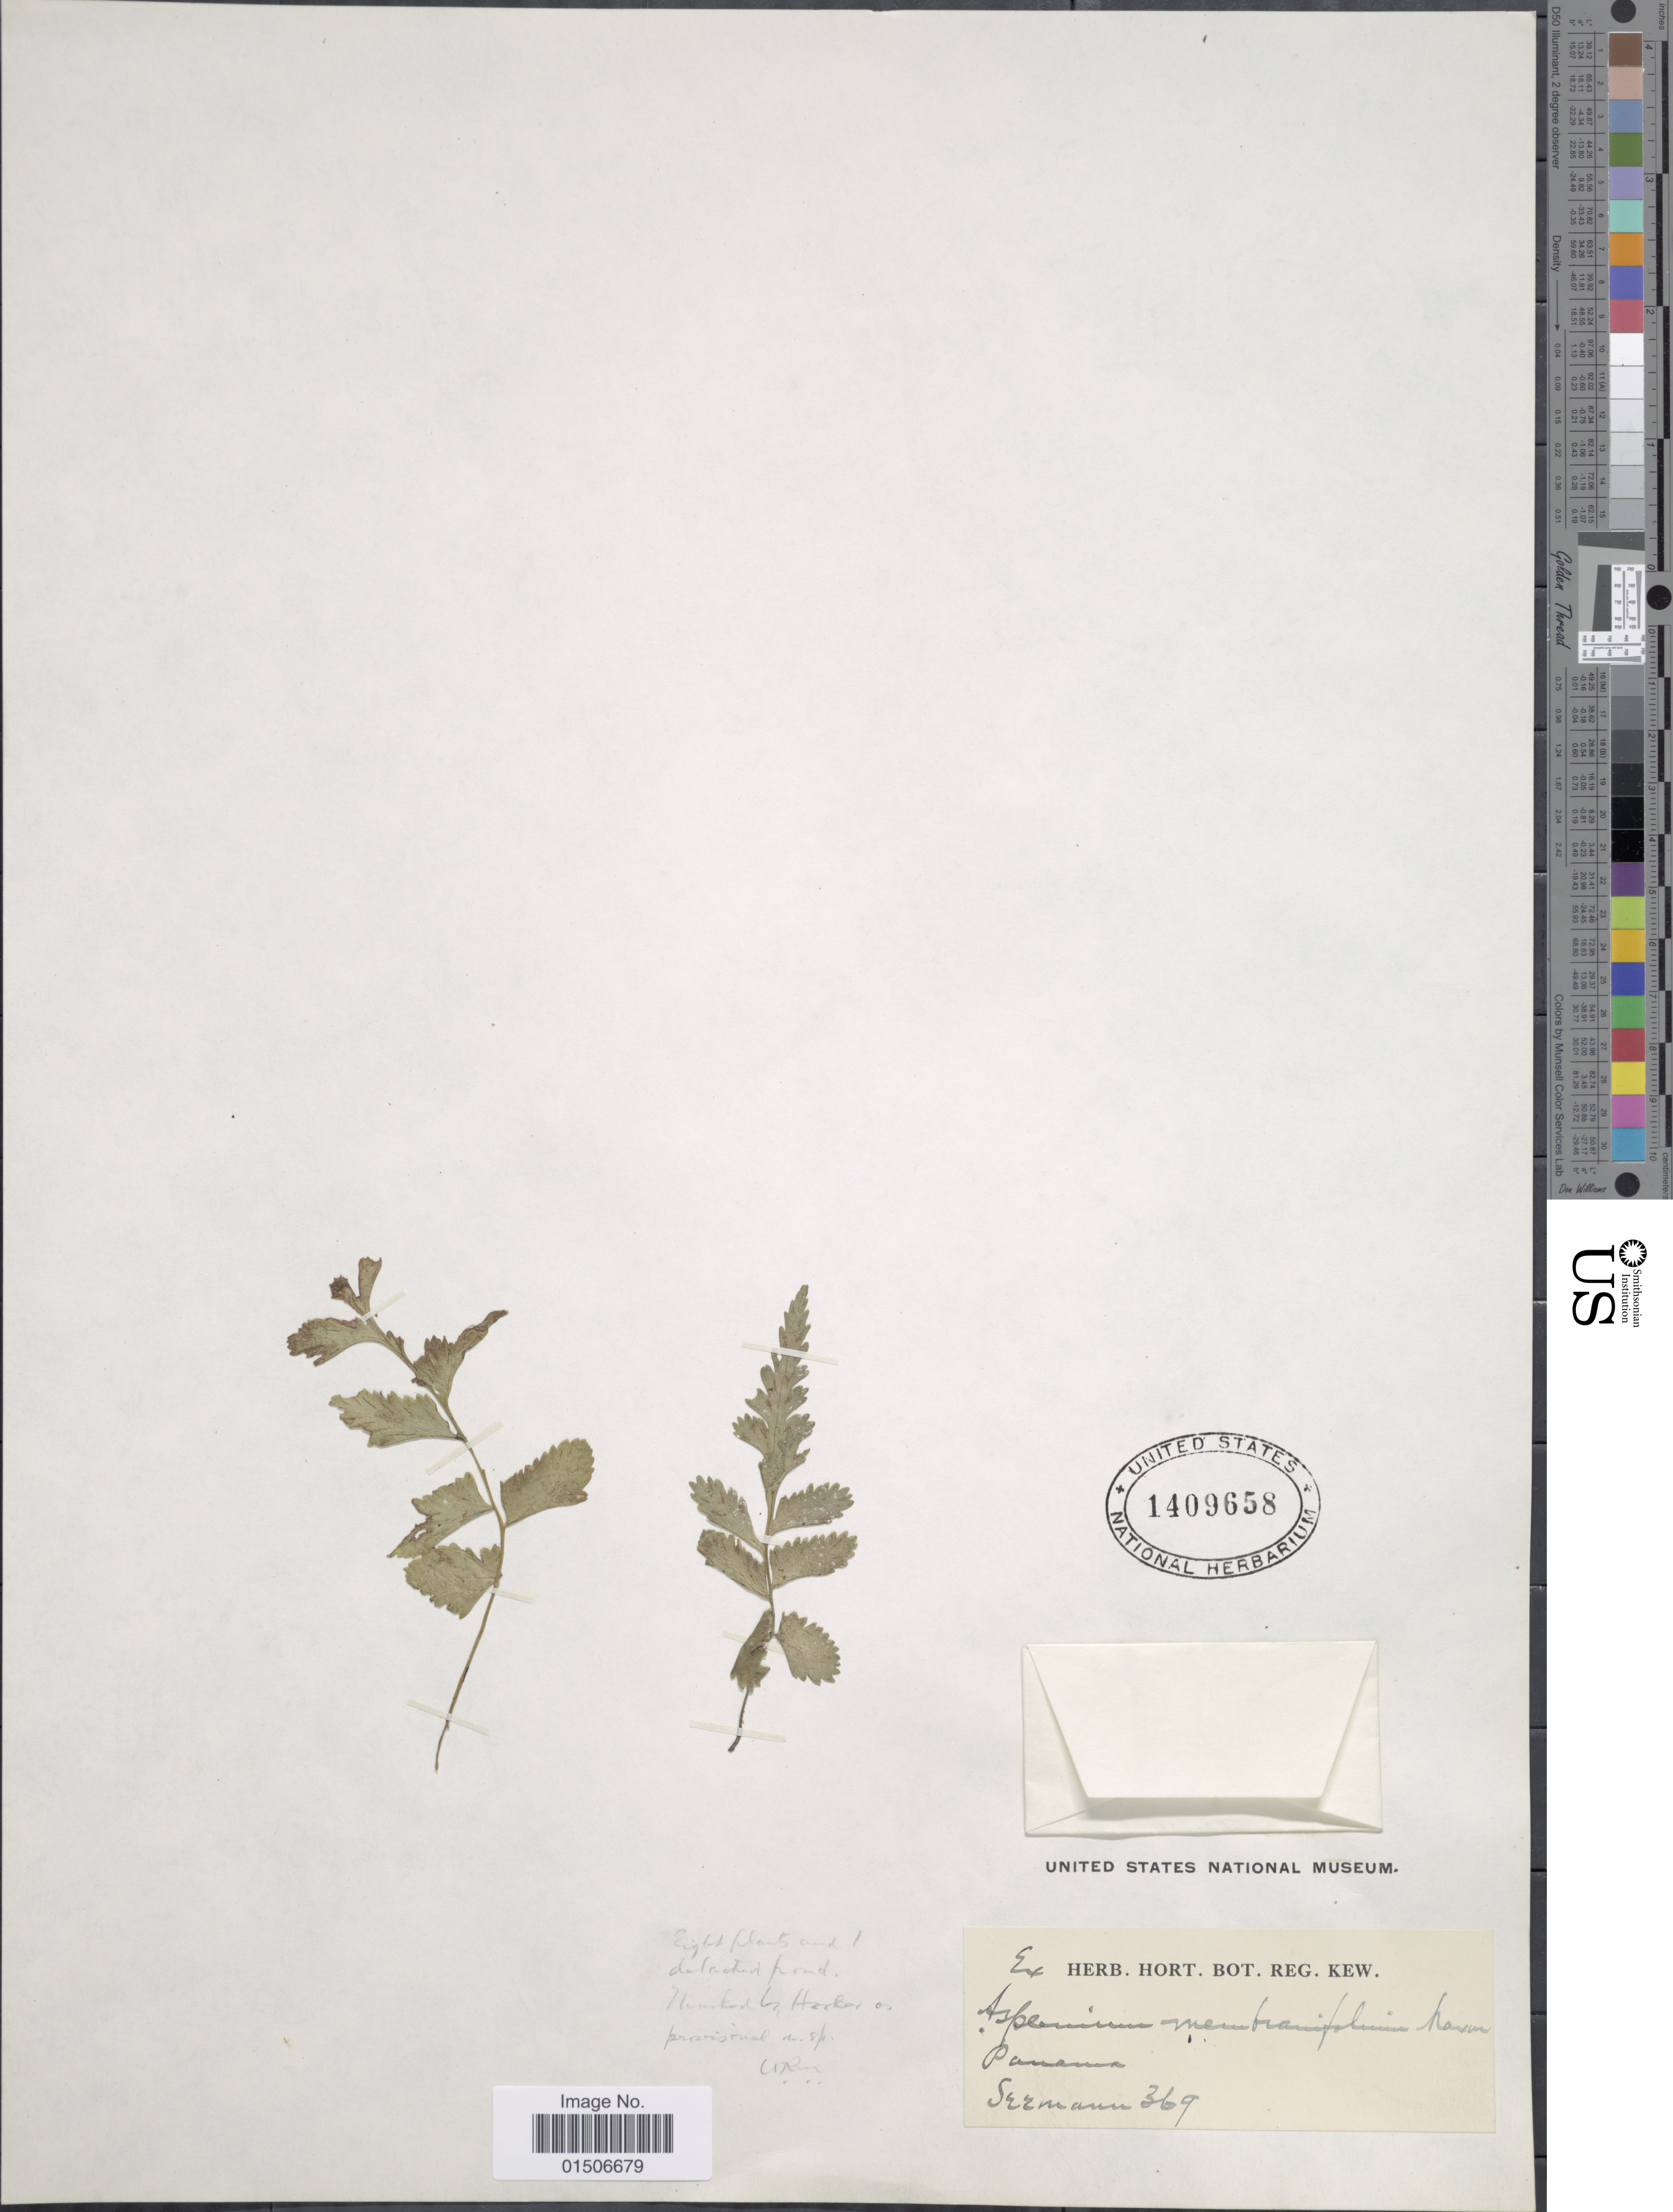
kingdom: Plantae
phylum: Tracheophyta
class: Polypodiopsida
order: Polypodiales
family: Aspleniaceae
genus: Asplenium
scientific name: Asplenium hoffmannii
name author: Hieron.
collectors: -. Seemann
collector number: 369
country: Panama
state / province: Panamá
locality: Panama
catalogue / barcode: US 1409658